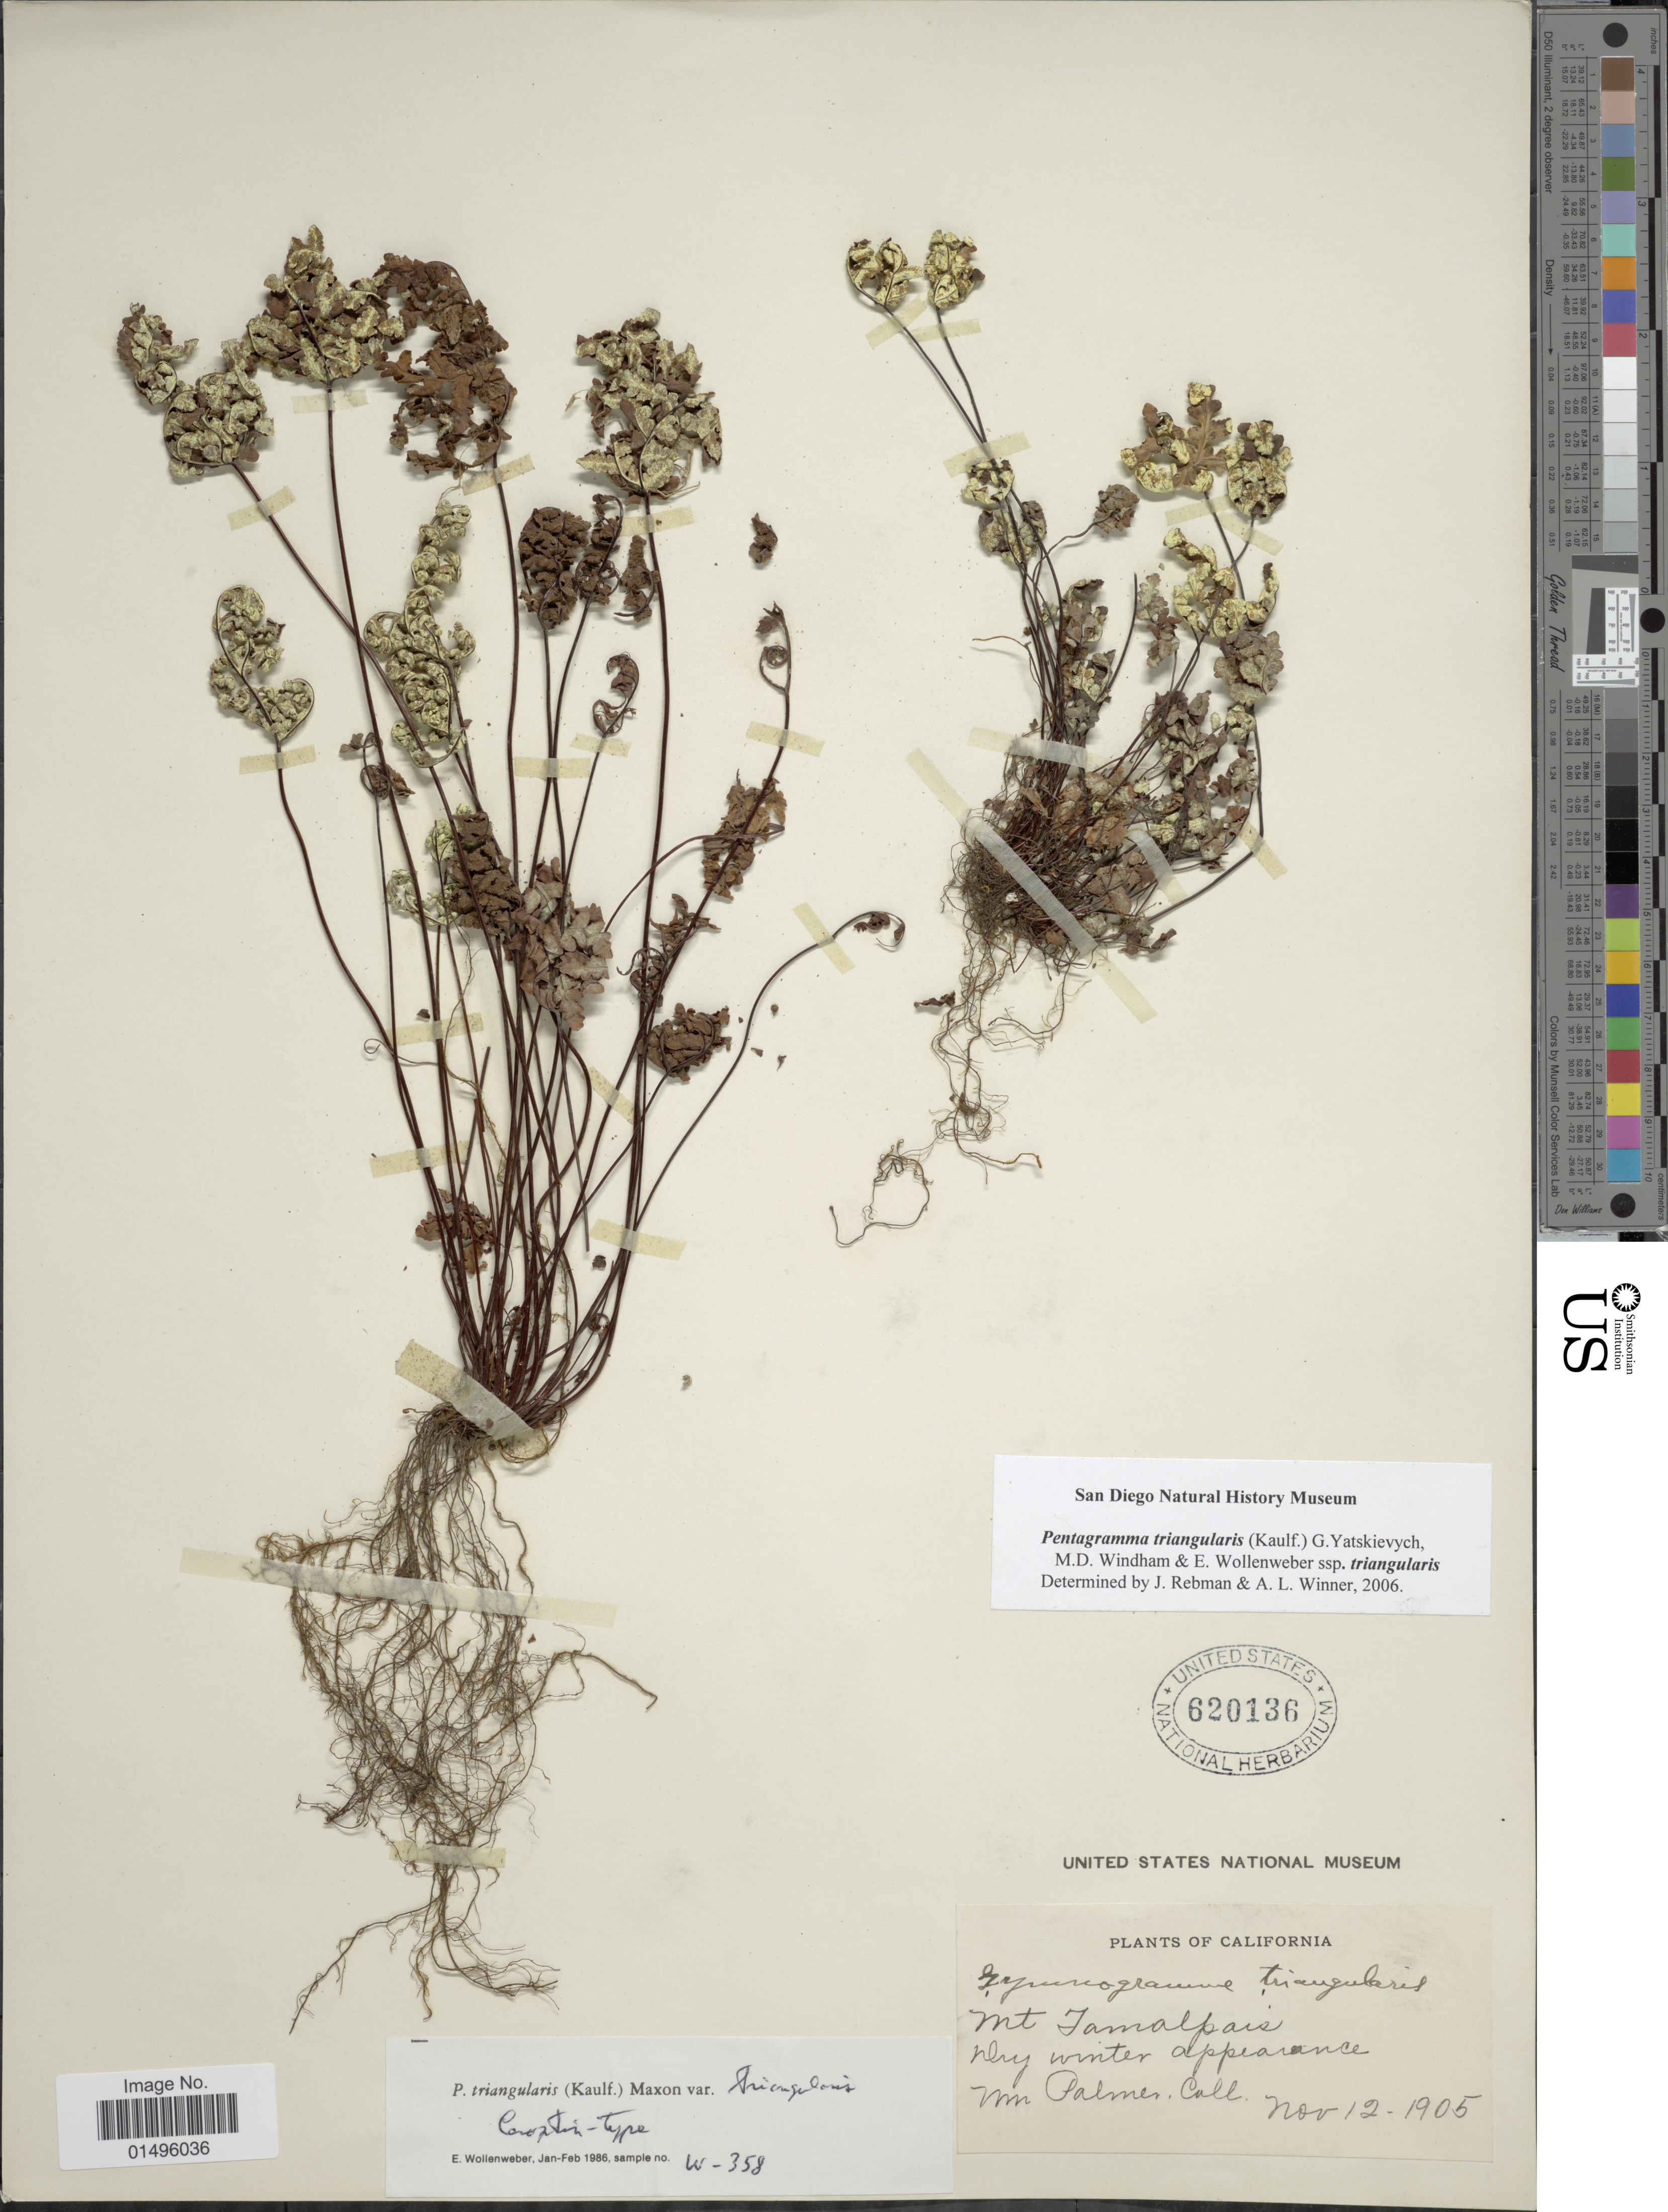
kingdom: Plantae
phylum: Tracheophyta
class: Polypodiopsida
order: Polypodiales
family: Pteridaceae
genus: Pentagramma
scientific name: Pentagramma triangularis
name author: (Kaulf.) Yatsk. et al.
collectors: W. M. Palmer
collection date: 1905-11-12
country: United States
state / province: California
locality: California, Mt Jamalpais.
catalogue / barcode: US 620136